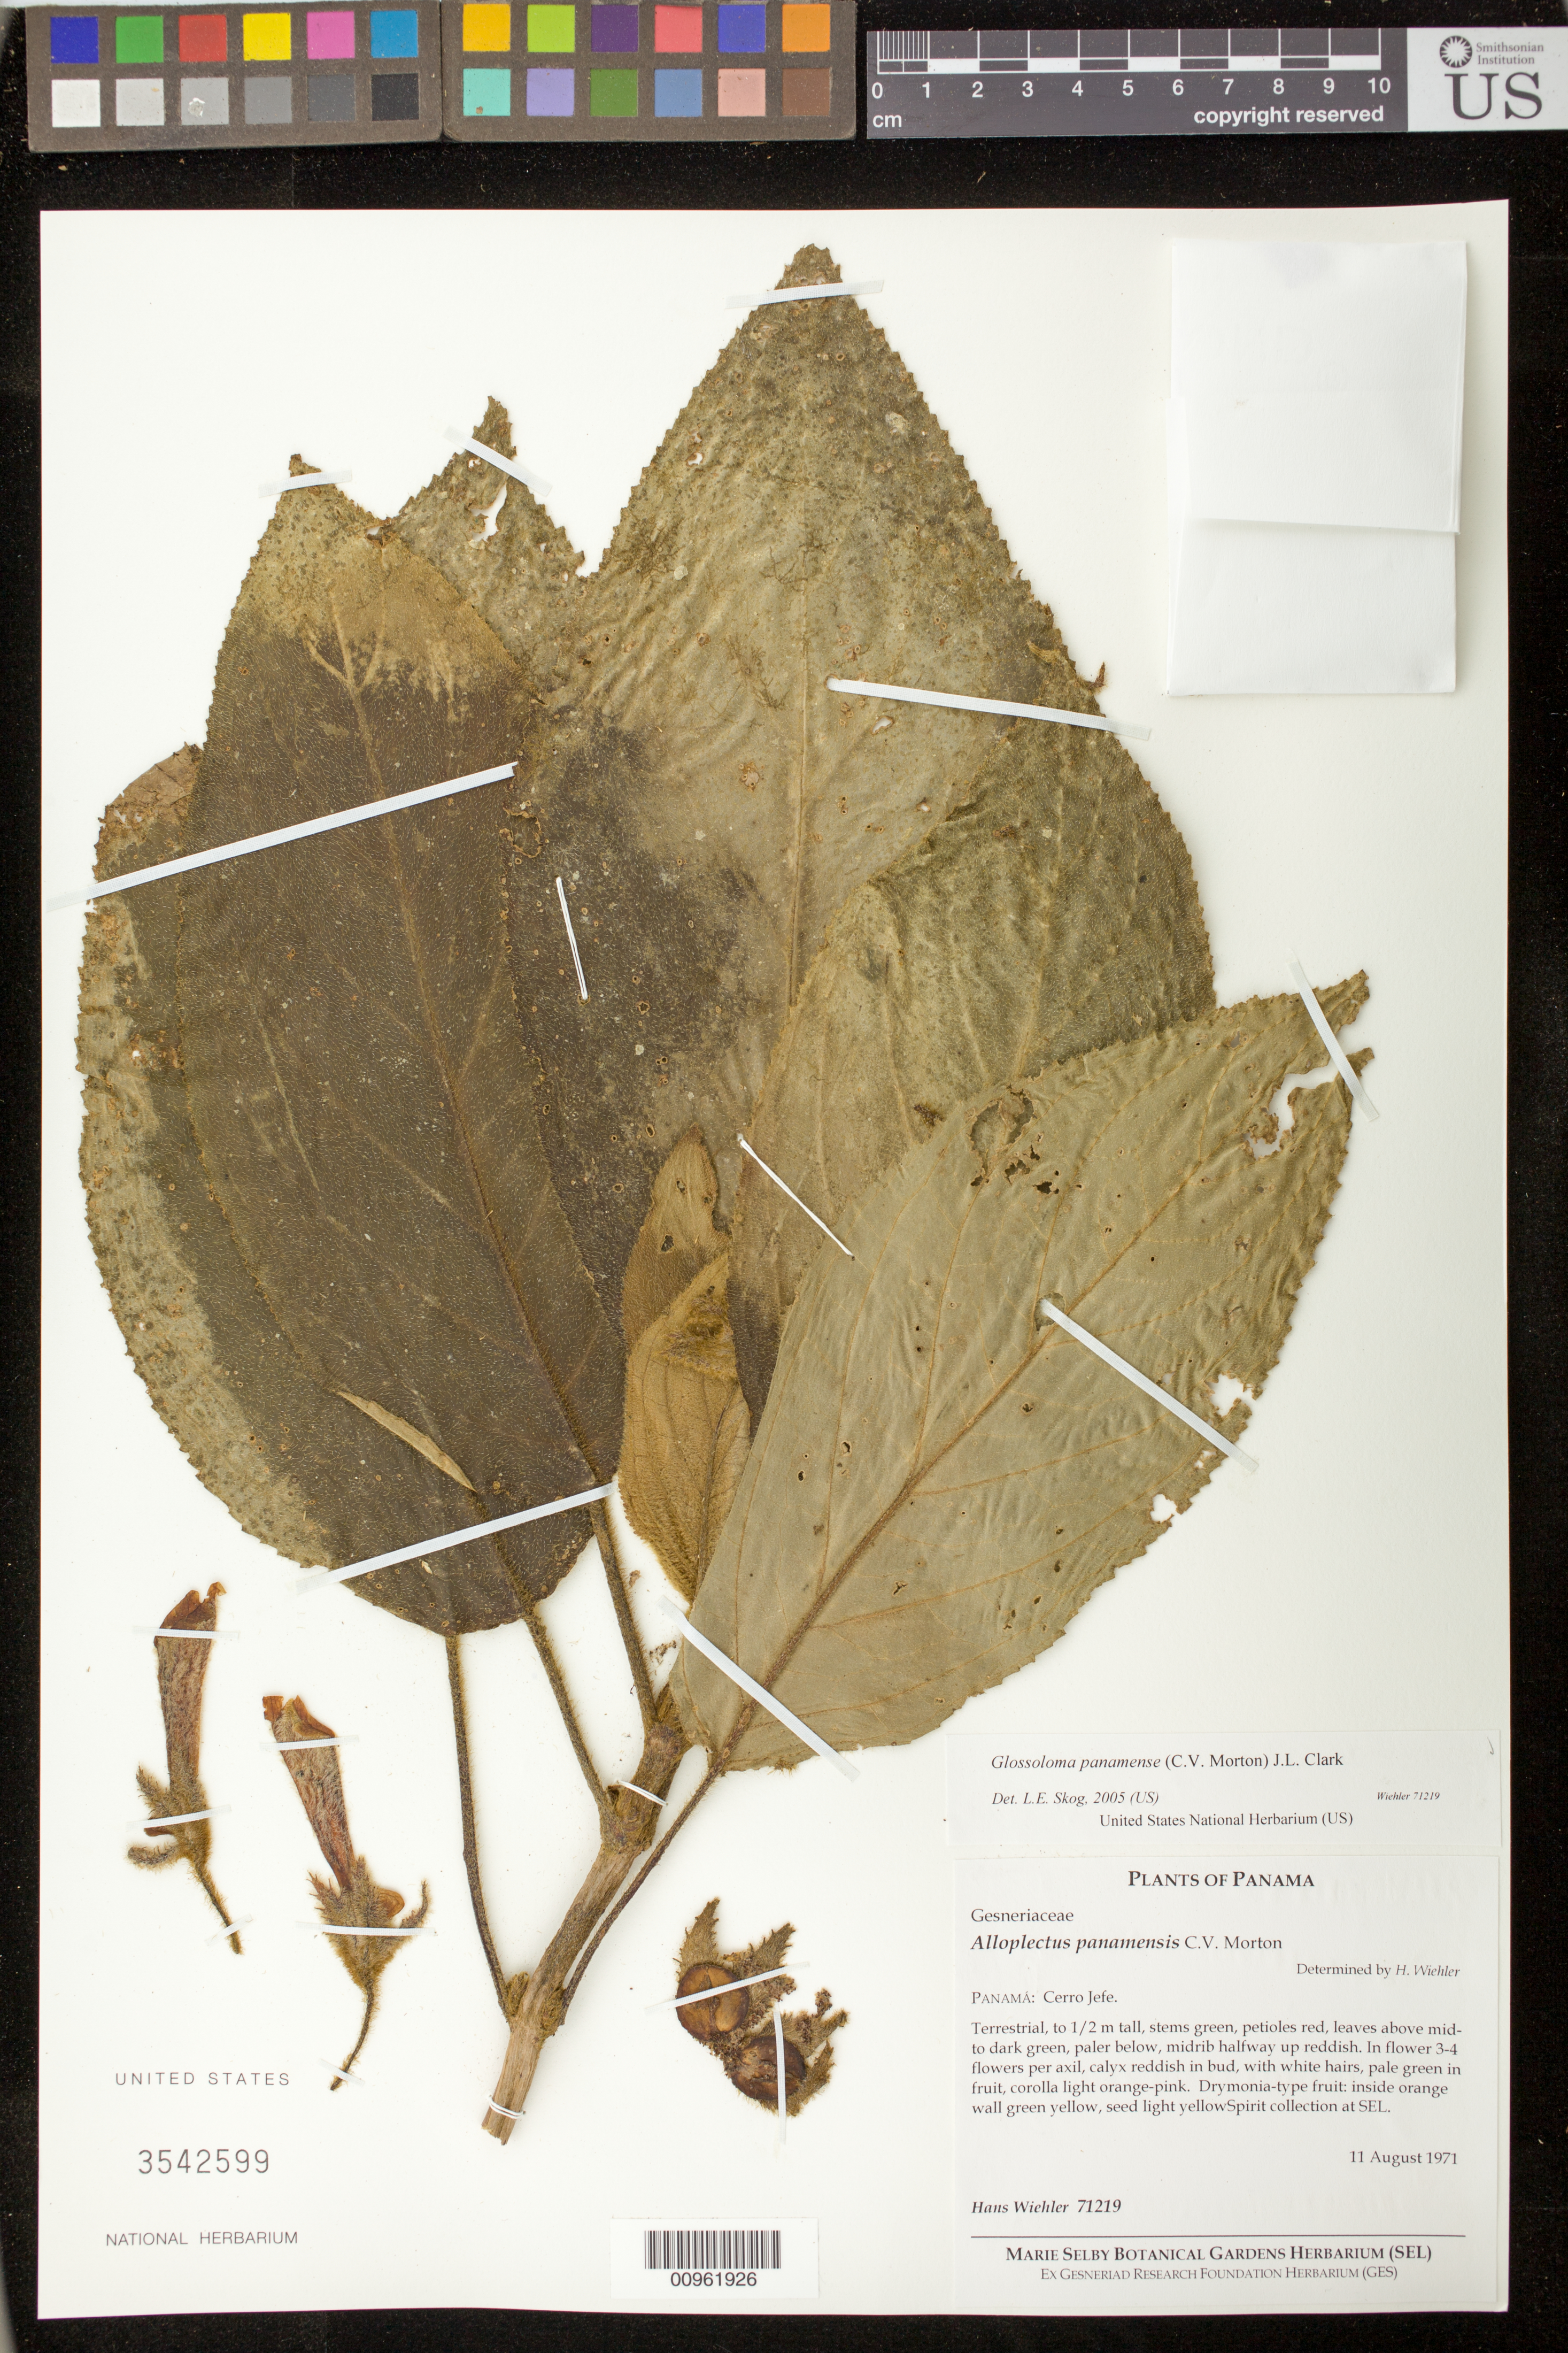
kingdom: Plantae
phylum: Tracheophyta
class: Magnoliopsida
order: Lamiales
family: Gesneriaceae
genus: Glossoloma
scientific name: Glossoloma panamense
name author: (C.V. Morton) J.L. Clark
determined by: Skog, Laurence E.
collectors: H. J. Wiehler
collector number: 71219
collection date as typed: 11 Aug 1971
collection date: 1971-08-11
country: Panama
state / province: Panamá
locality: Panamá: Cerro Jefe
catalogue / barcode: US 3542599